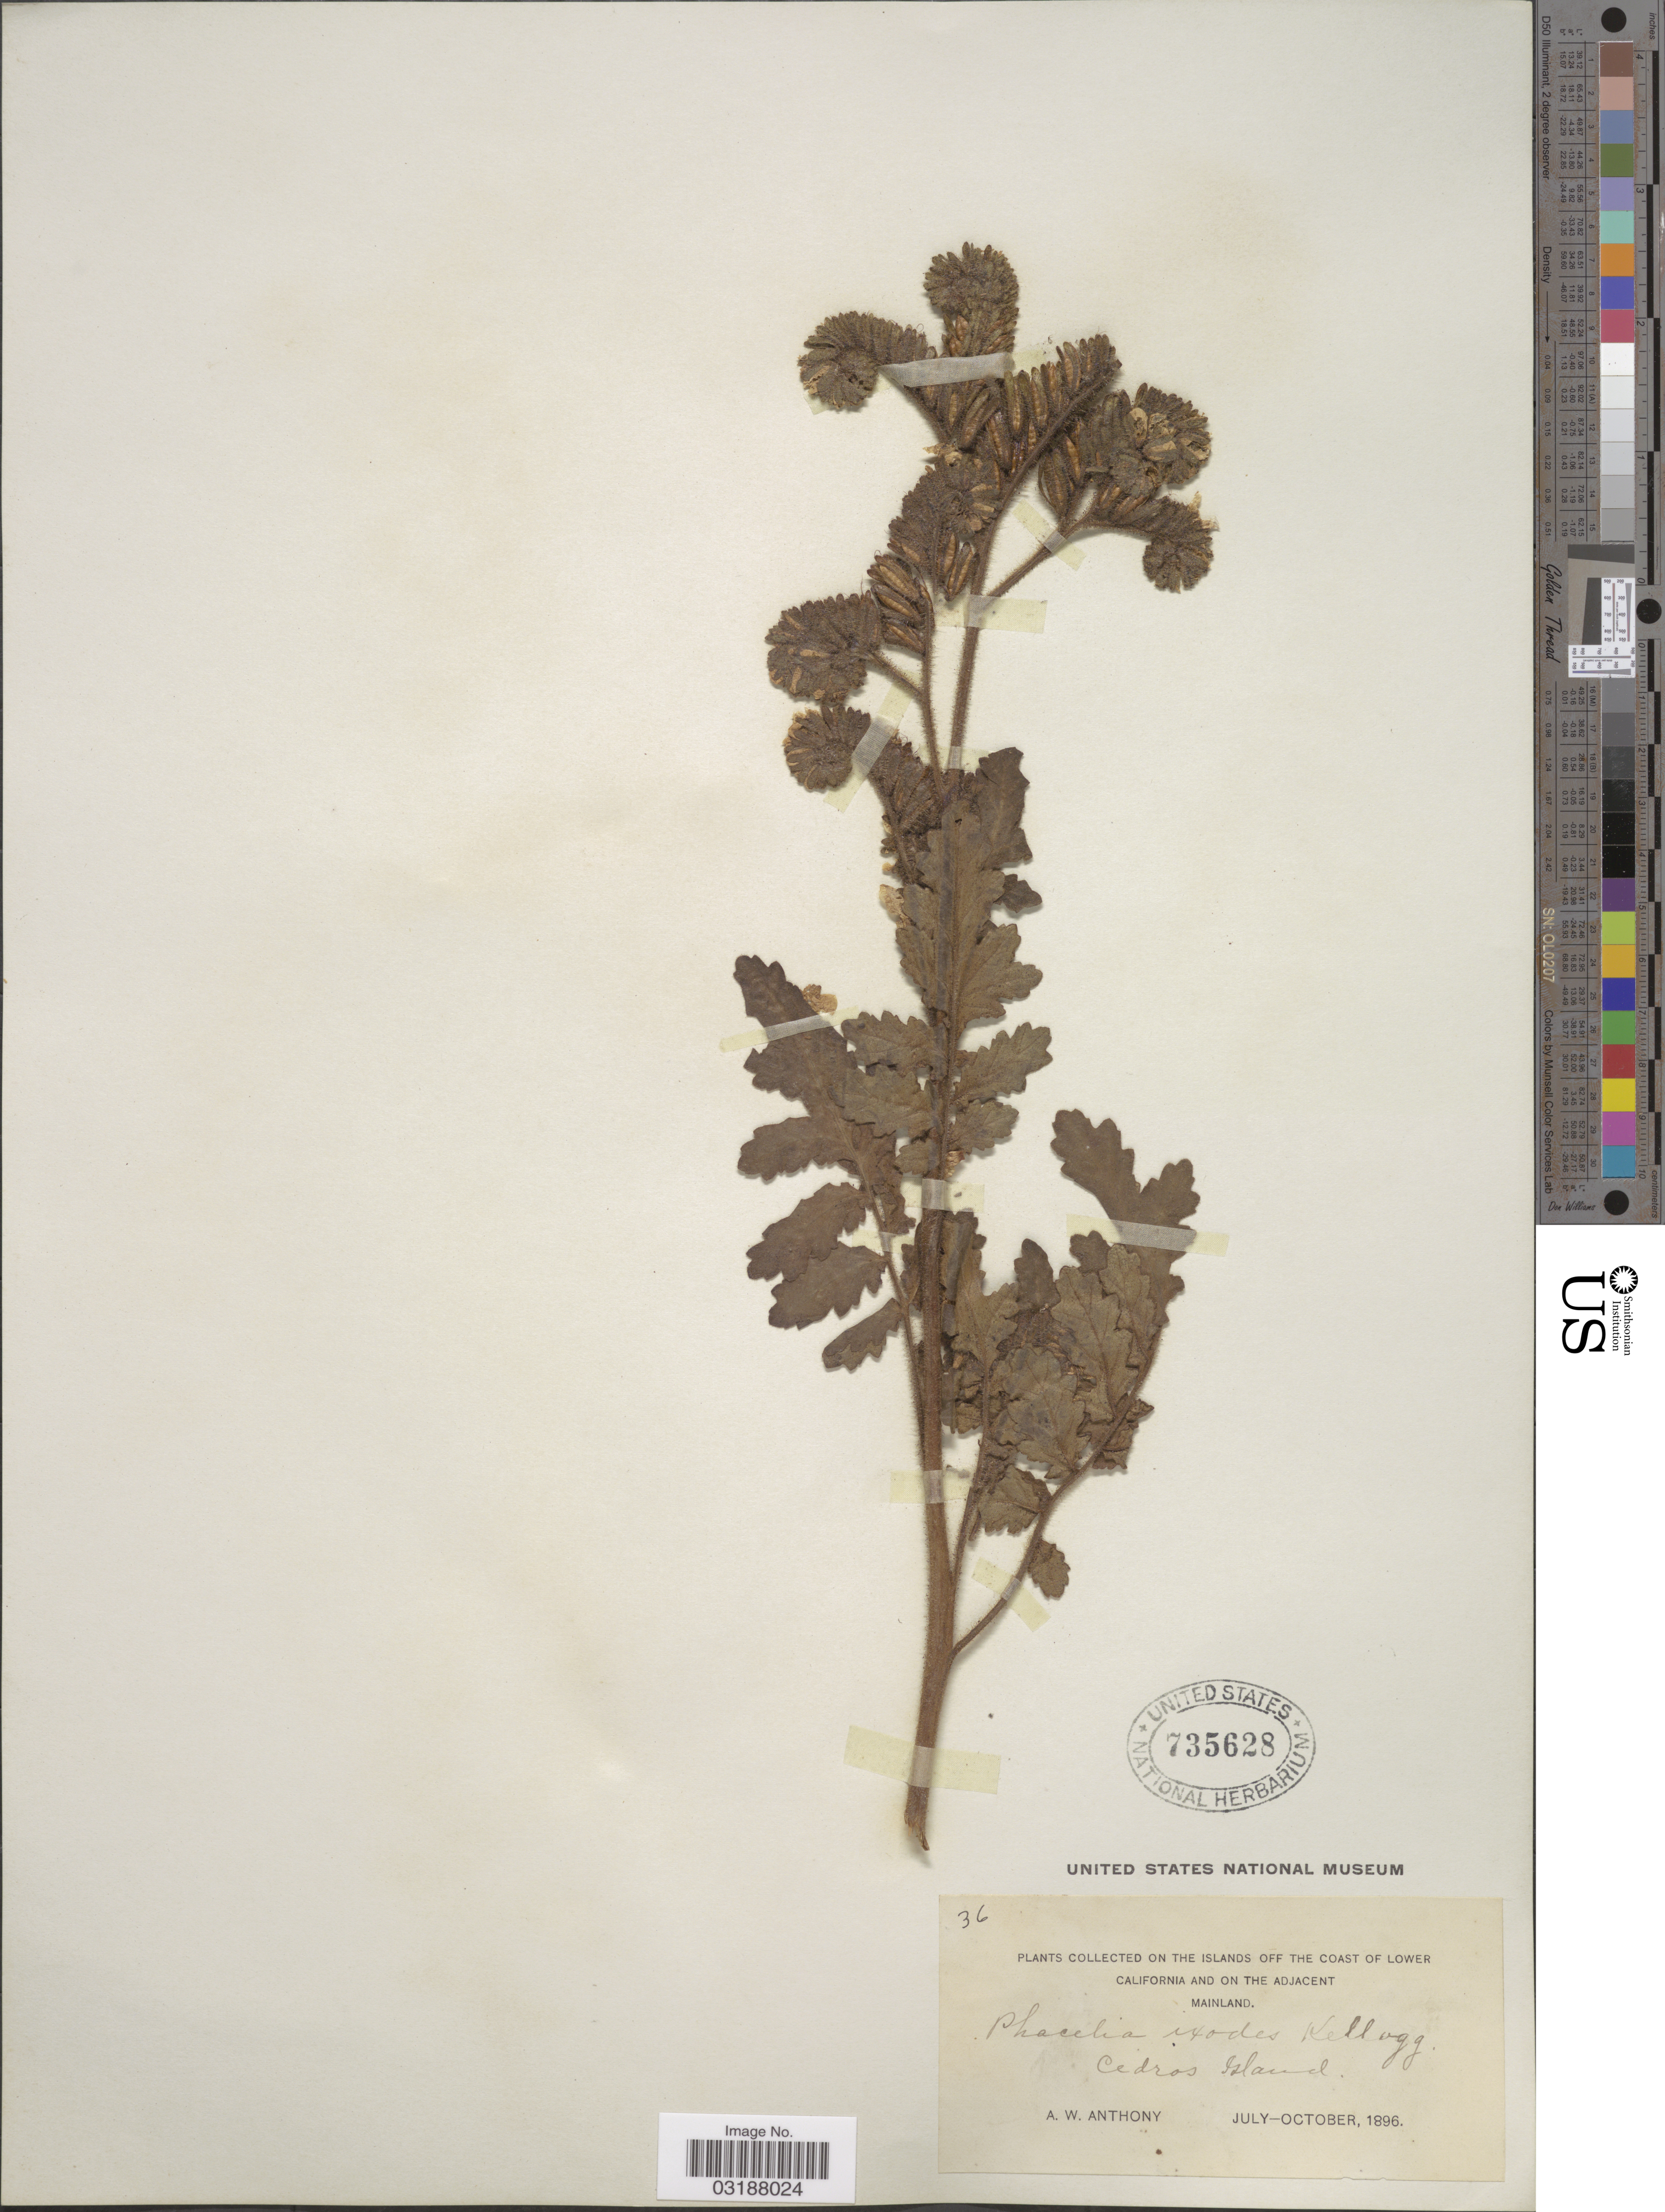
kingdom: Plantae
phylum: Tracheophyta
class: Magnoliopsida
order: Boraginales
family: Hydrophyllaceae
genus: Phacelia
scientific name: Phacelia ixodes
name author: Kellogg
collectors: A. W. Anthony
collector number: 36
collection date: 1896-07/1896-10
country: Mexico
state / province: Baja California Norte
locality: On the Islands off the Coast of Lower California and on the adjacent Mainland. Cedros Island.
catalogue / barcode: US 735628